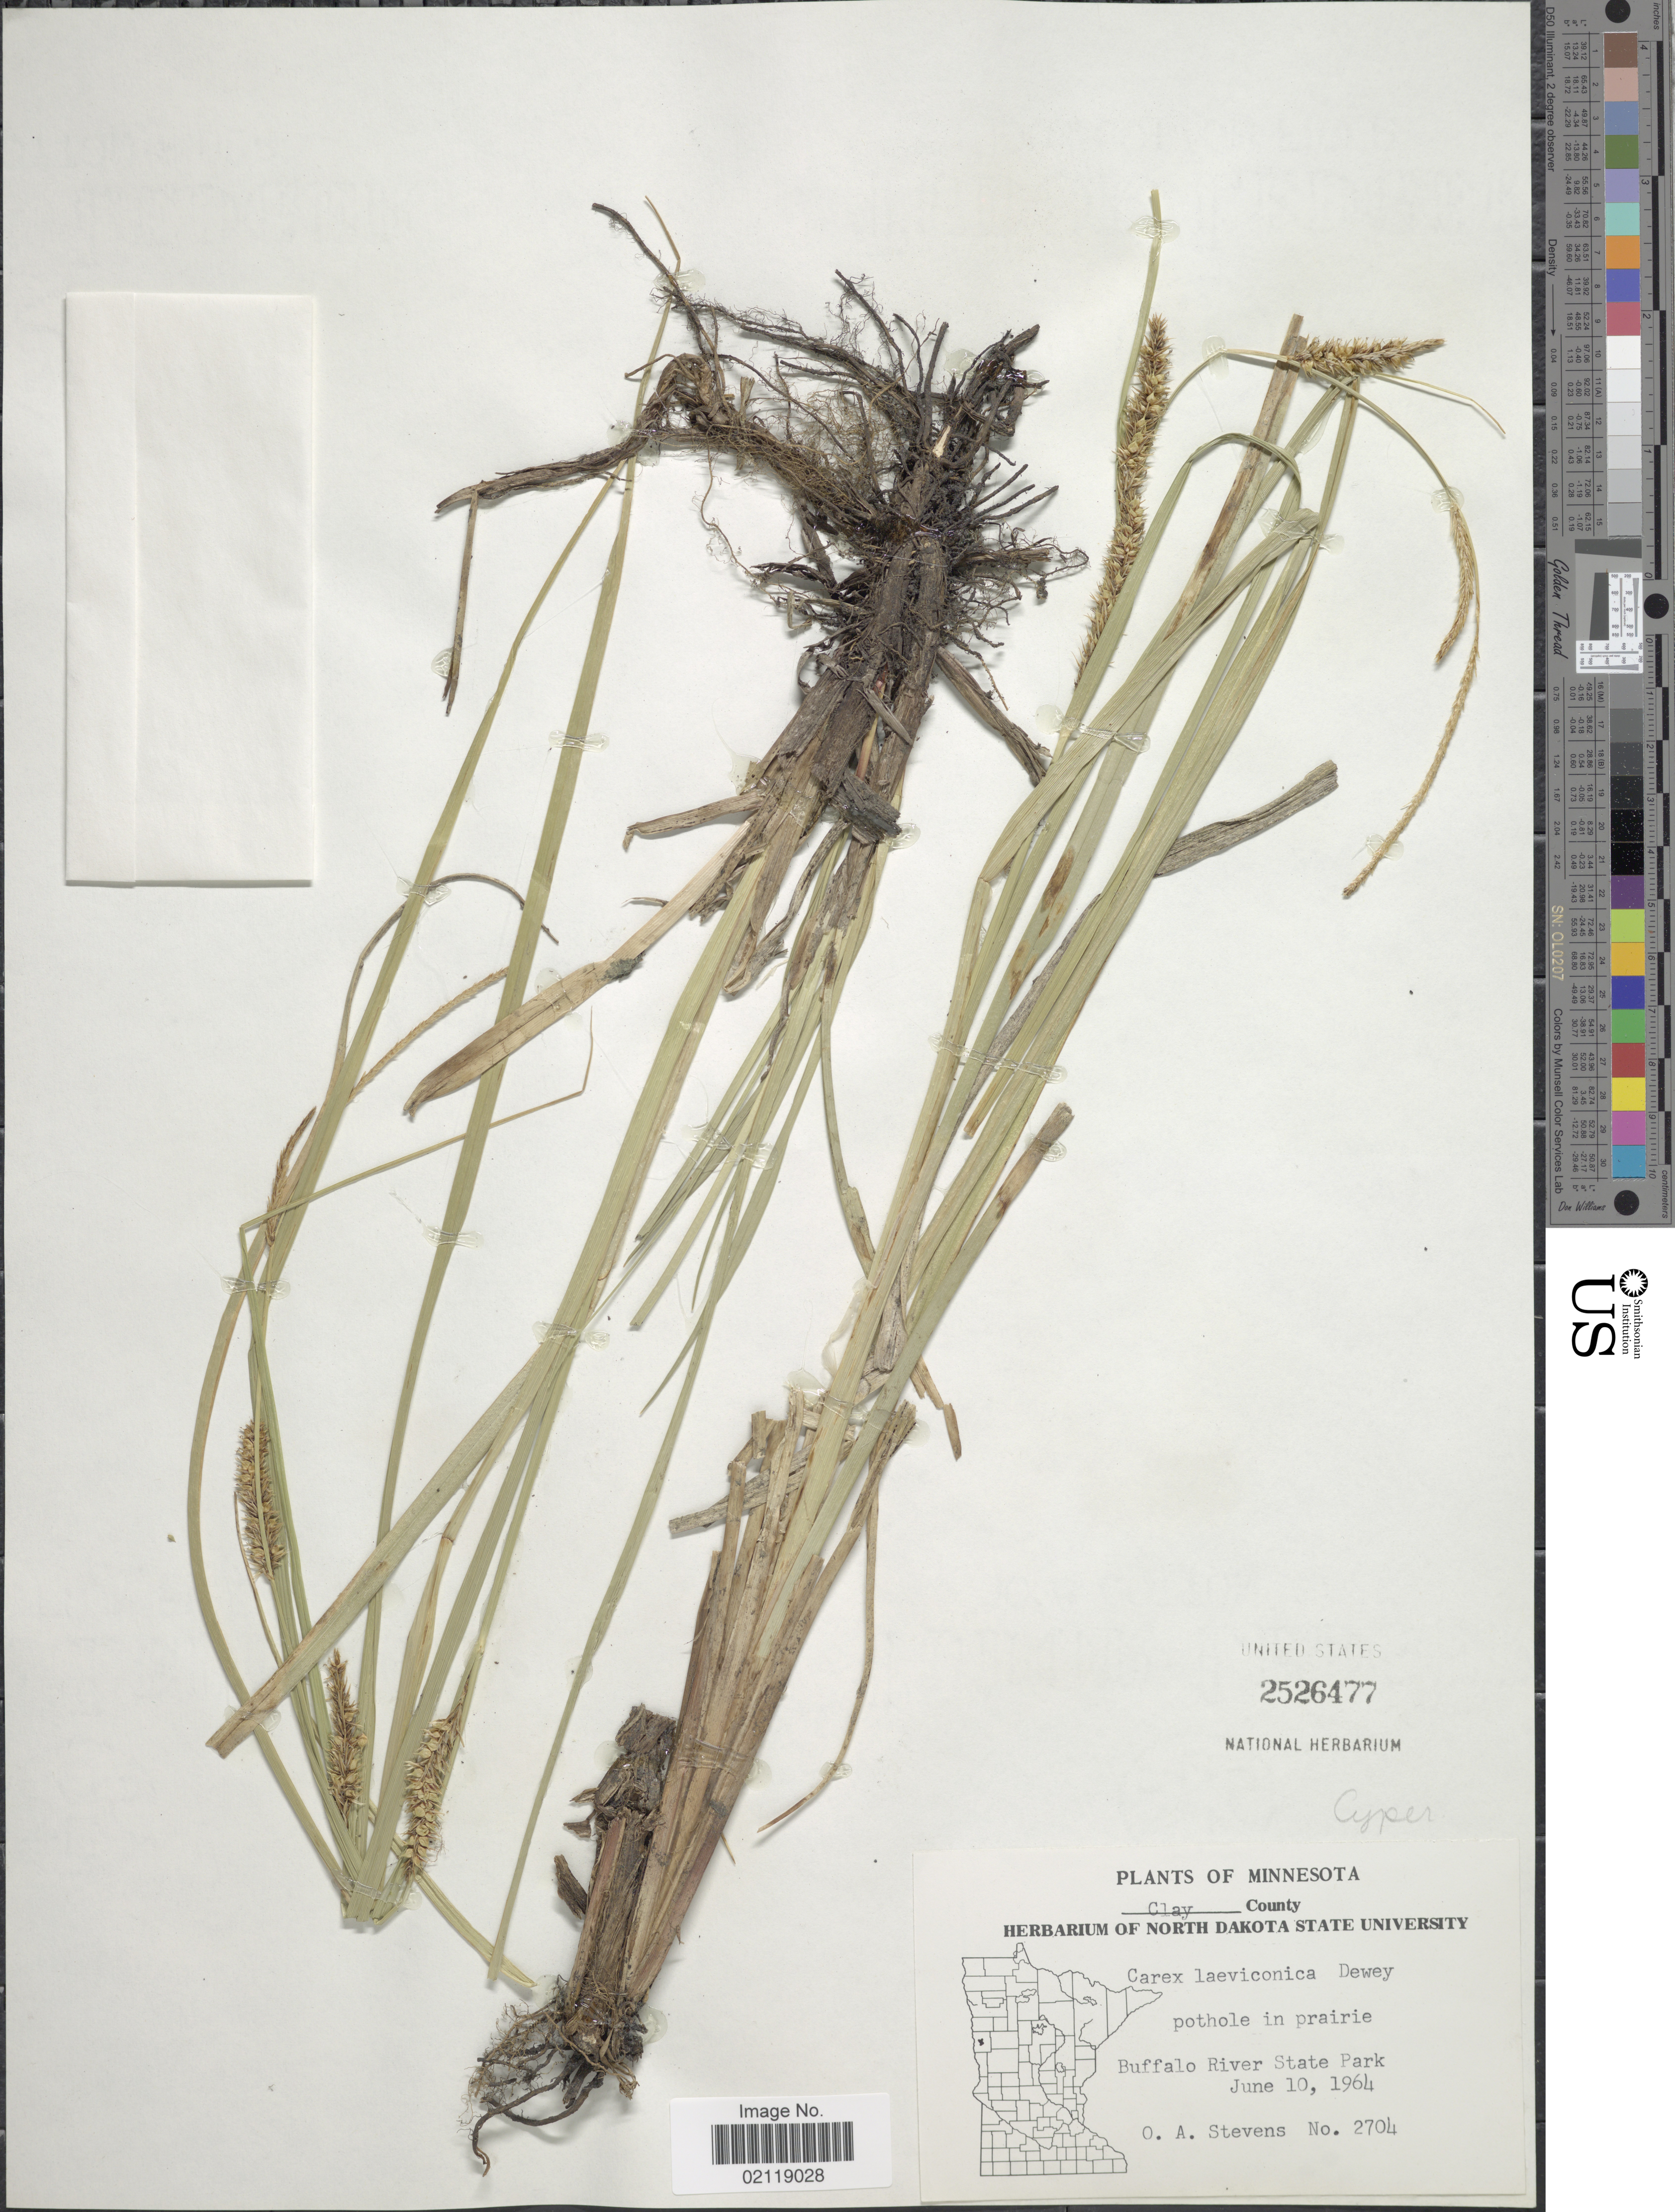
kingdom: Plantae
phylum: Tracheophyta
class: Liliopsida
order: Poales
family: Cyperaceae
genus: Carex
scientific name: Carex laeviconica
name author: Dewey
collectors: O. A. Stevens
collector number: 2704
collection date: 1964-06-10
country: United States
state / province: Minnesota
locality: Clay County. Porthole in prairie. Buffalo River State Park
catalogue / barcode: US 2526477